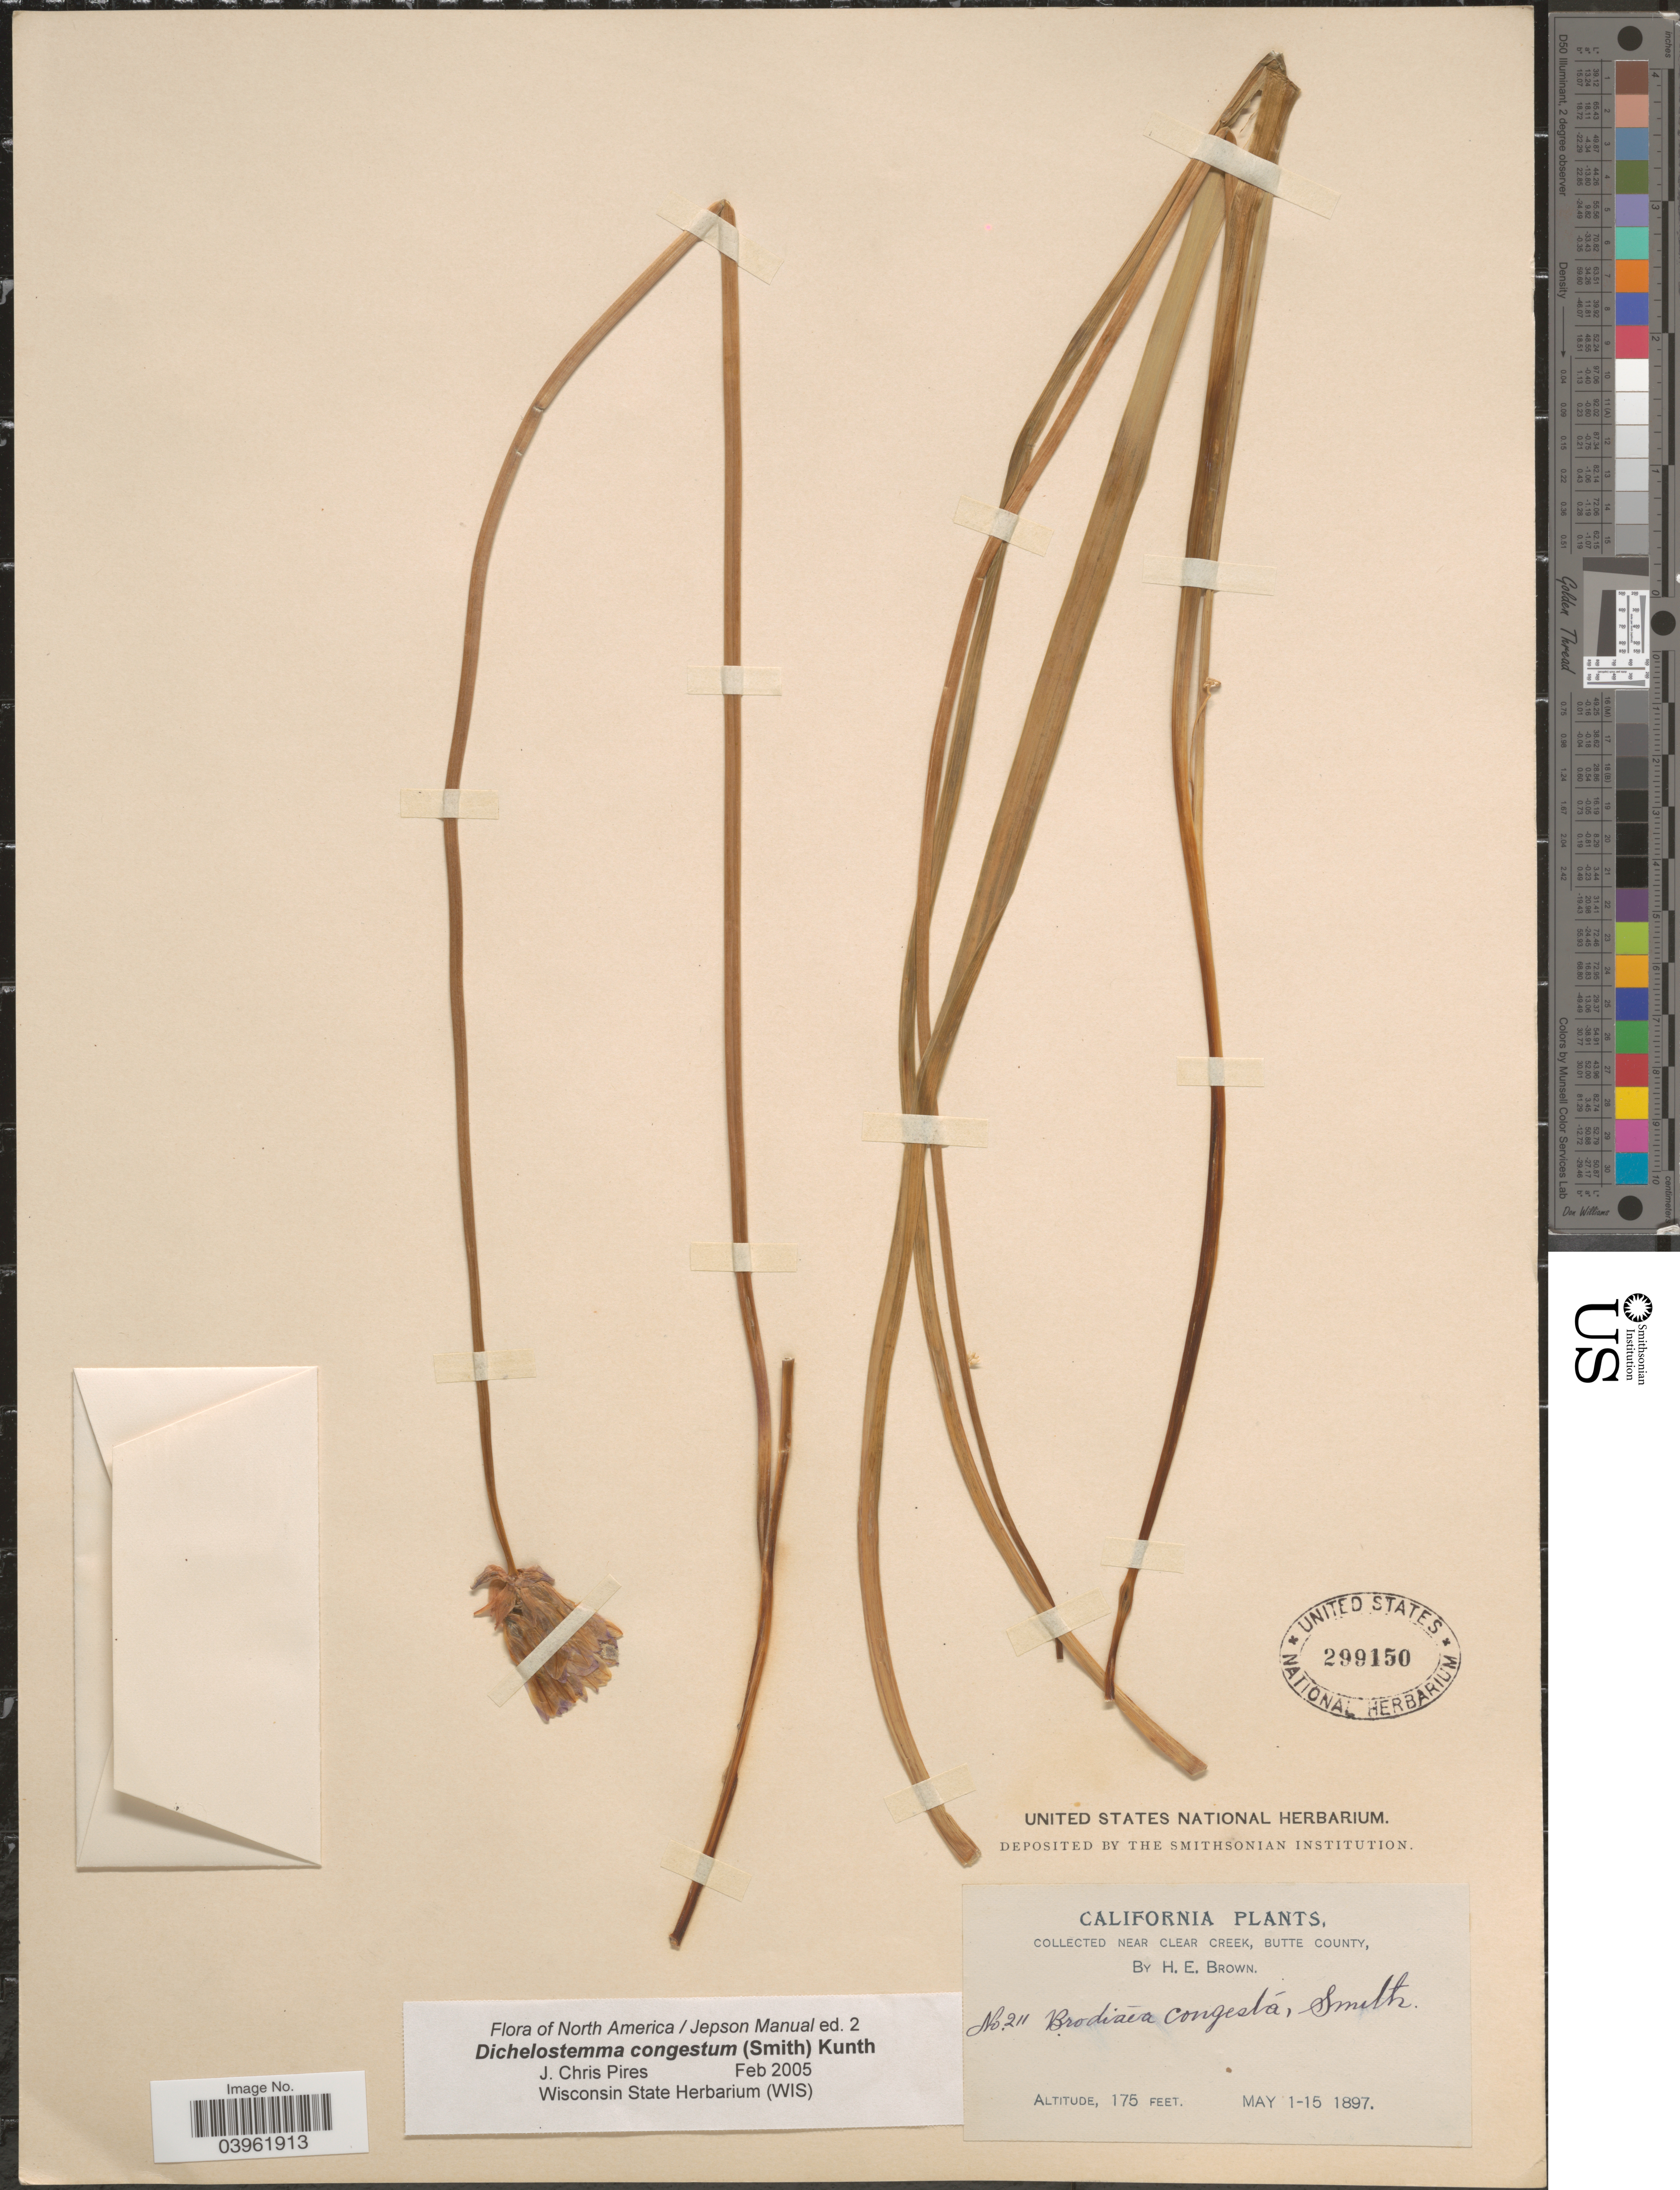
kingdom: Plantae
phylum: Tracheophyta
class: Liliopsida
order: Asparagales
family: Asparagaceae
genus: Dichelostemma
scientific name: Dichelostemma congestum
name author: Kunth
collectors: H. E. Brown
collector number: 211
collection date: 1897-05-01/1897-05-15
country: United States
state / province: California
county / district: Butte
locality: Near Clear Creek, Butte County.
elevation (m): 53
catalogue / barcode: US 299150